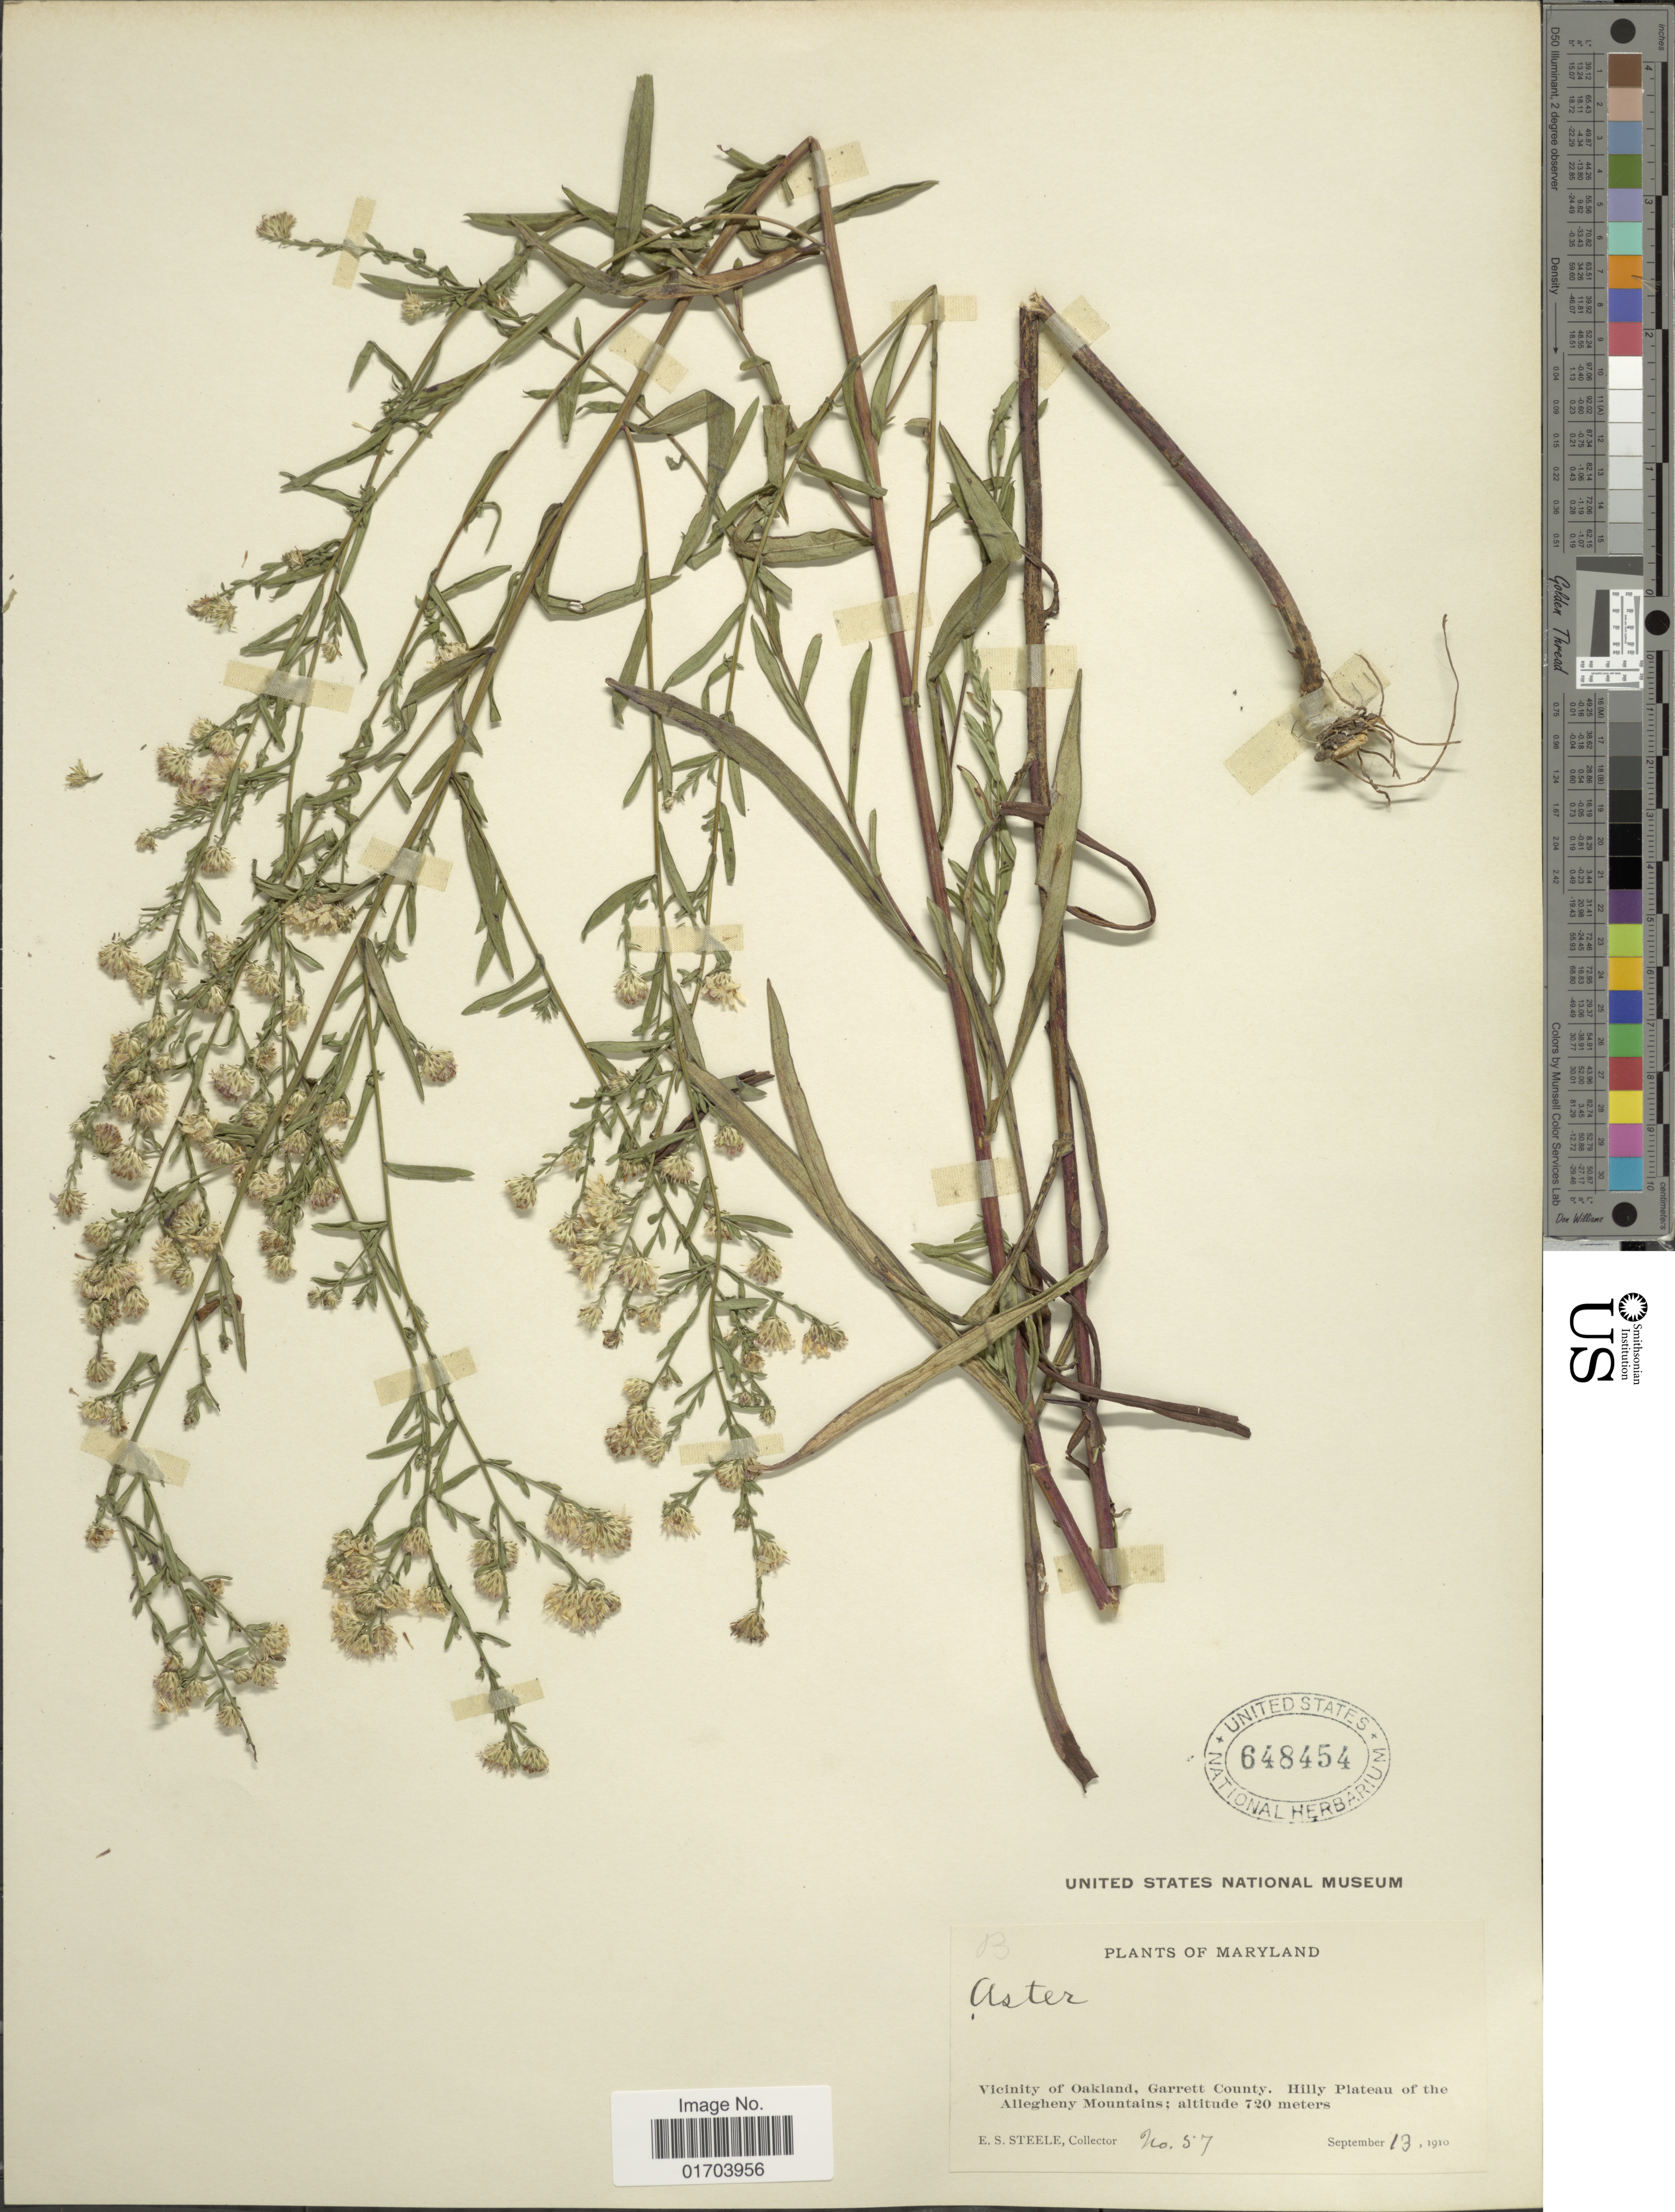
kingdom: Plantae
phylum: Tracheophyta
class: Magnoliopsida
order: Asterales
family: Asteraceae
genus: Aster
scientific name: Aster asparagoides E.S. Steele sp. nov. ined.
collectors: E. Steele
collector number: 57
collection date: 1910-09-13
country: United States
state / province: Maryland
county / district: Garrett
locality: Vicinity of Oakland, Garrett County. Hilly Plateau of the Allegheny Mountains.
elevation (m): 720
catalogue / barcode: US 648454